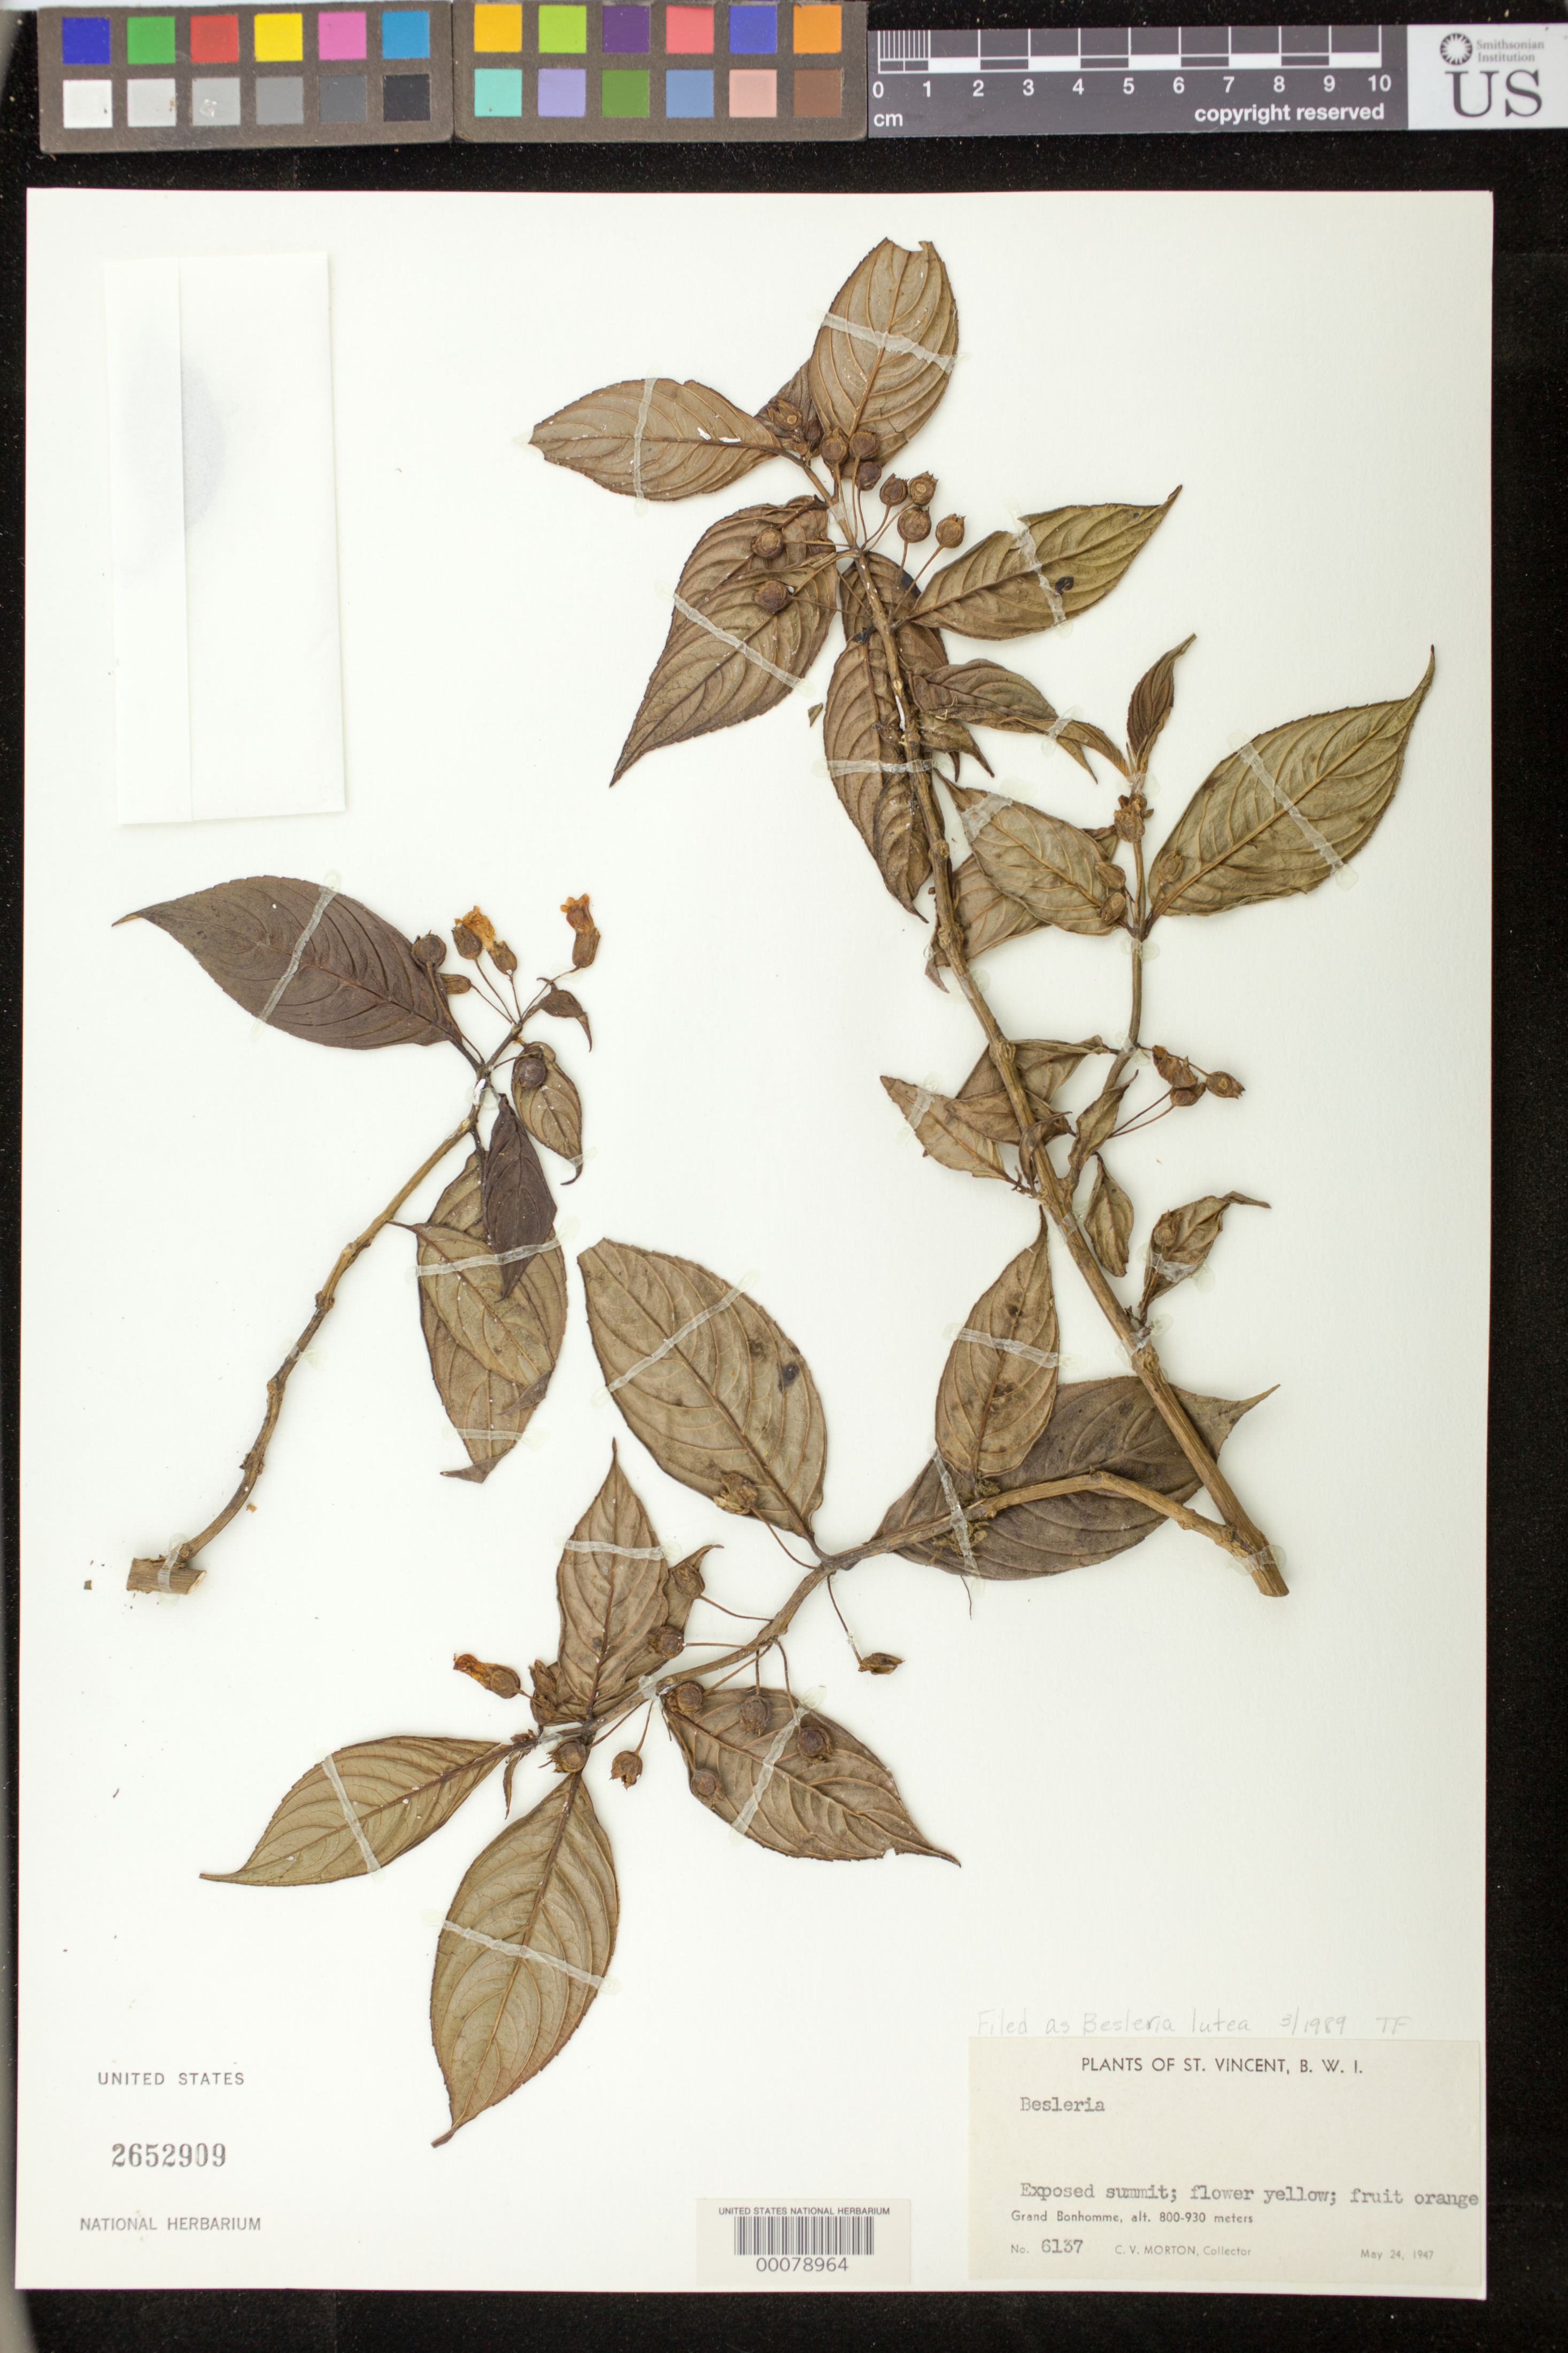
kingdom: Plantae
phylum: Tracheophyta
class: Magnoliopsida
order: Lamiales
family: Gesneriaceae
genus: Besleria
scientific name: Besleria lutea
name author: L.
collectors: C. V. Morton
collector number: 6137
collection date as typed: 24 May 1947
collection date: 1947-05-24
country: St. Vincent - Grenadines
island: St. Vincent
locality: Grand Bonhomme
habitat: Exposed summit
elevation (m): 800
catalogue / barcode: US 2652909